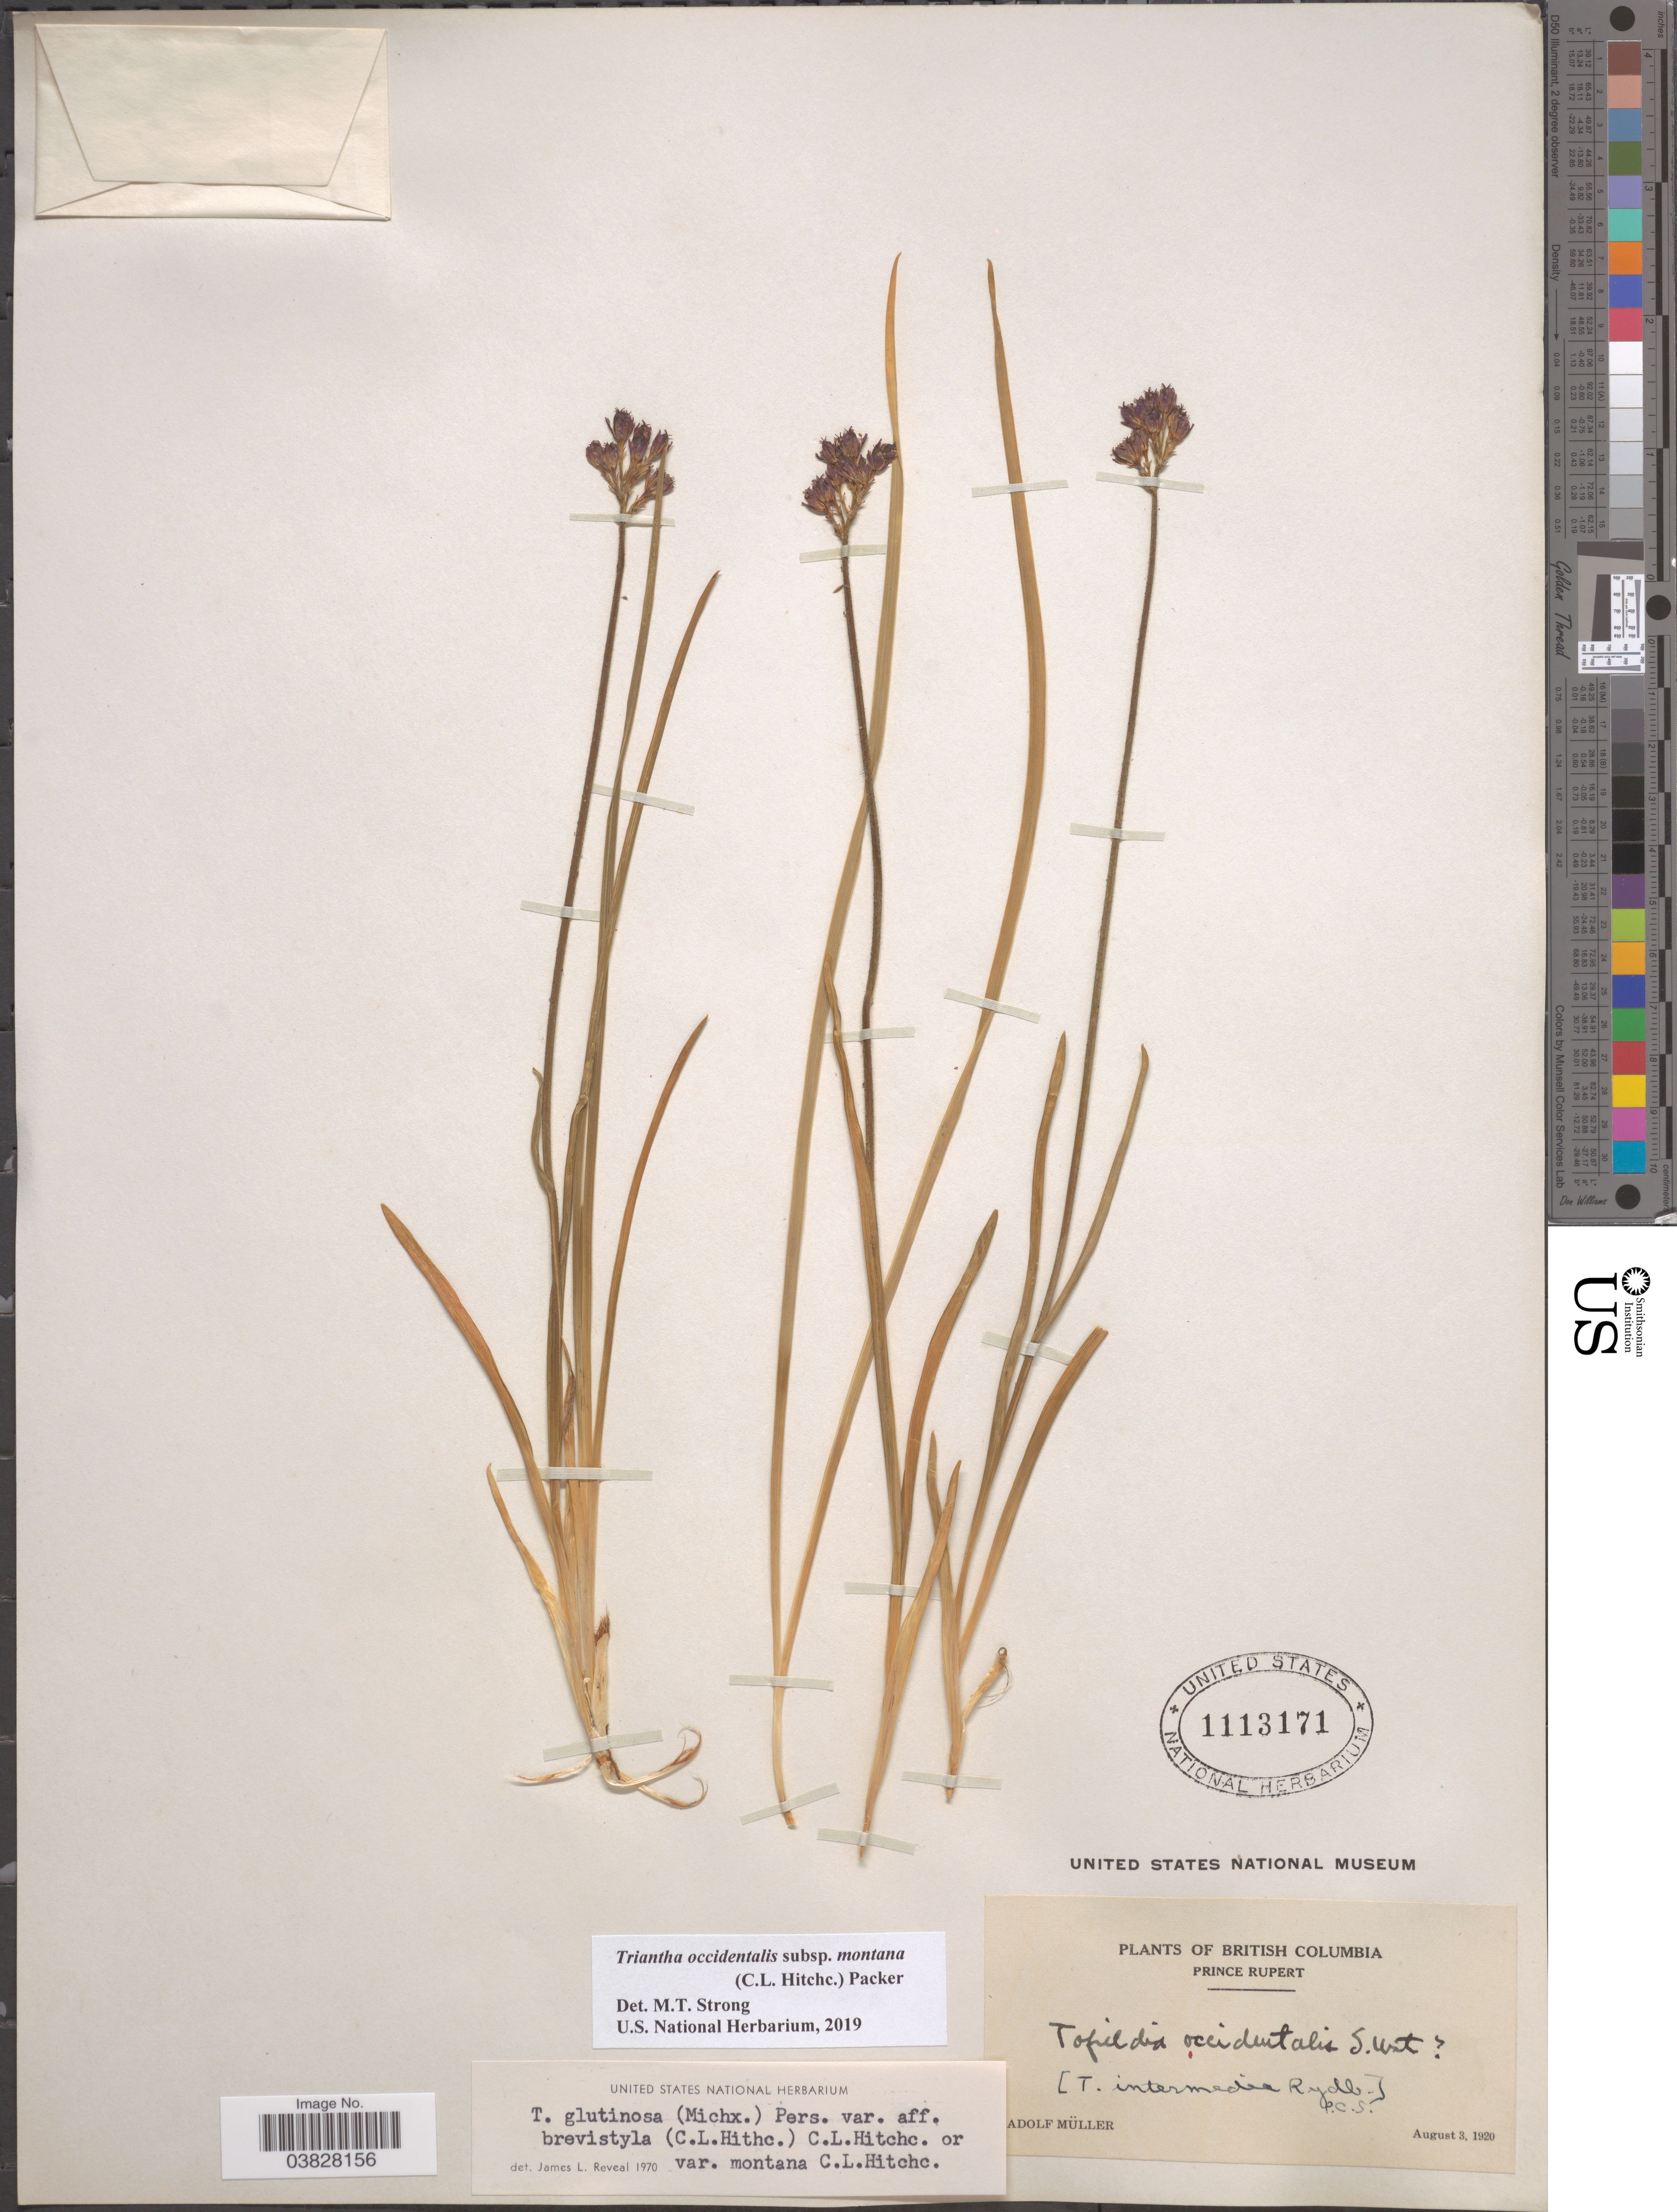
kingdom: Plantae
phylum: Tracheophyta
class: Liliopsida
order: Alismatales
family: Tofieldiaceae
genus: Triantha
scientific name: Triantha occidentalis subsp. montana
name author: (C.L. Hitchc.) Packer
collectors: A. Muller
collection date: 1920-08-03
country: Canada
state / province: British Columbia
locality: Prince Rupert.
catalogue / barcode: US 1113171